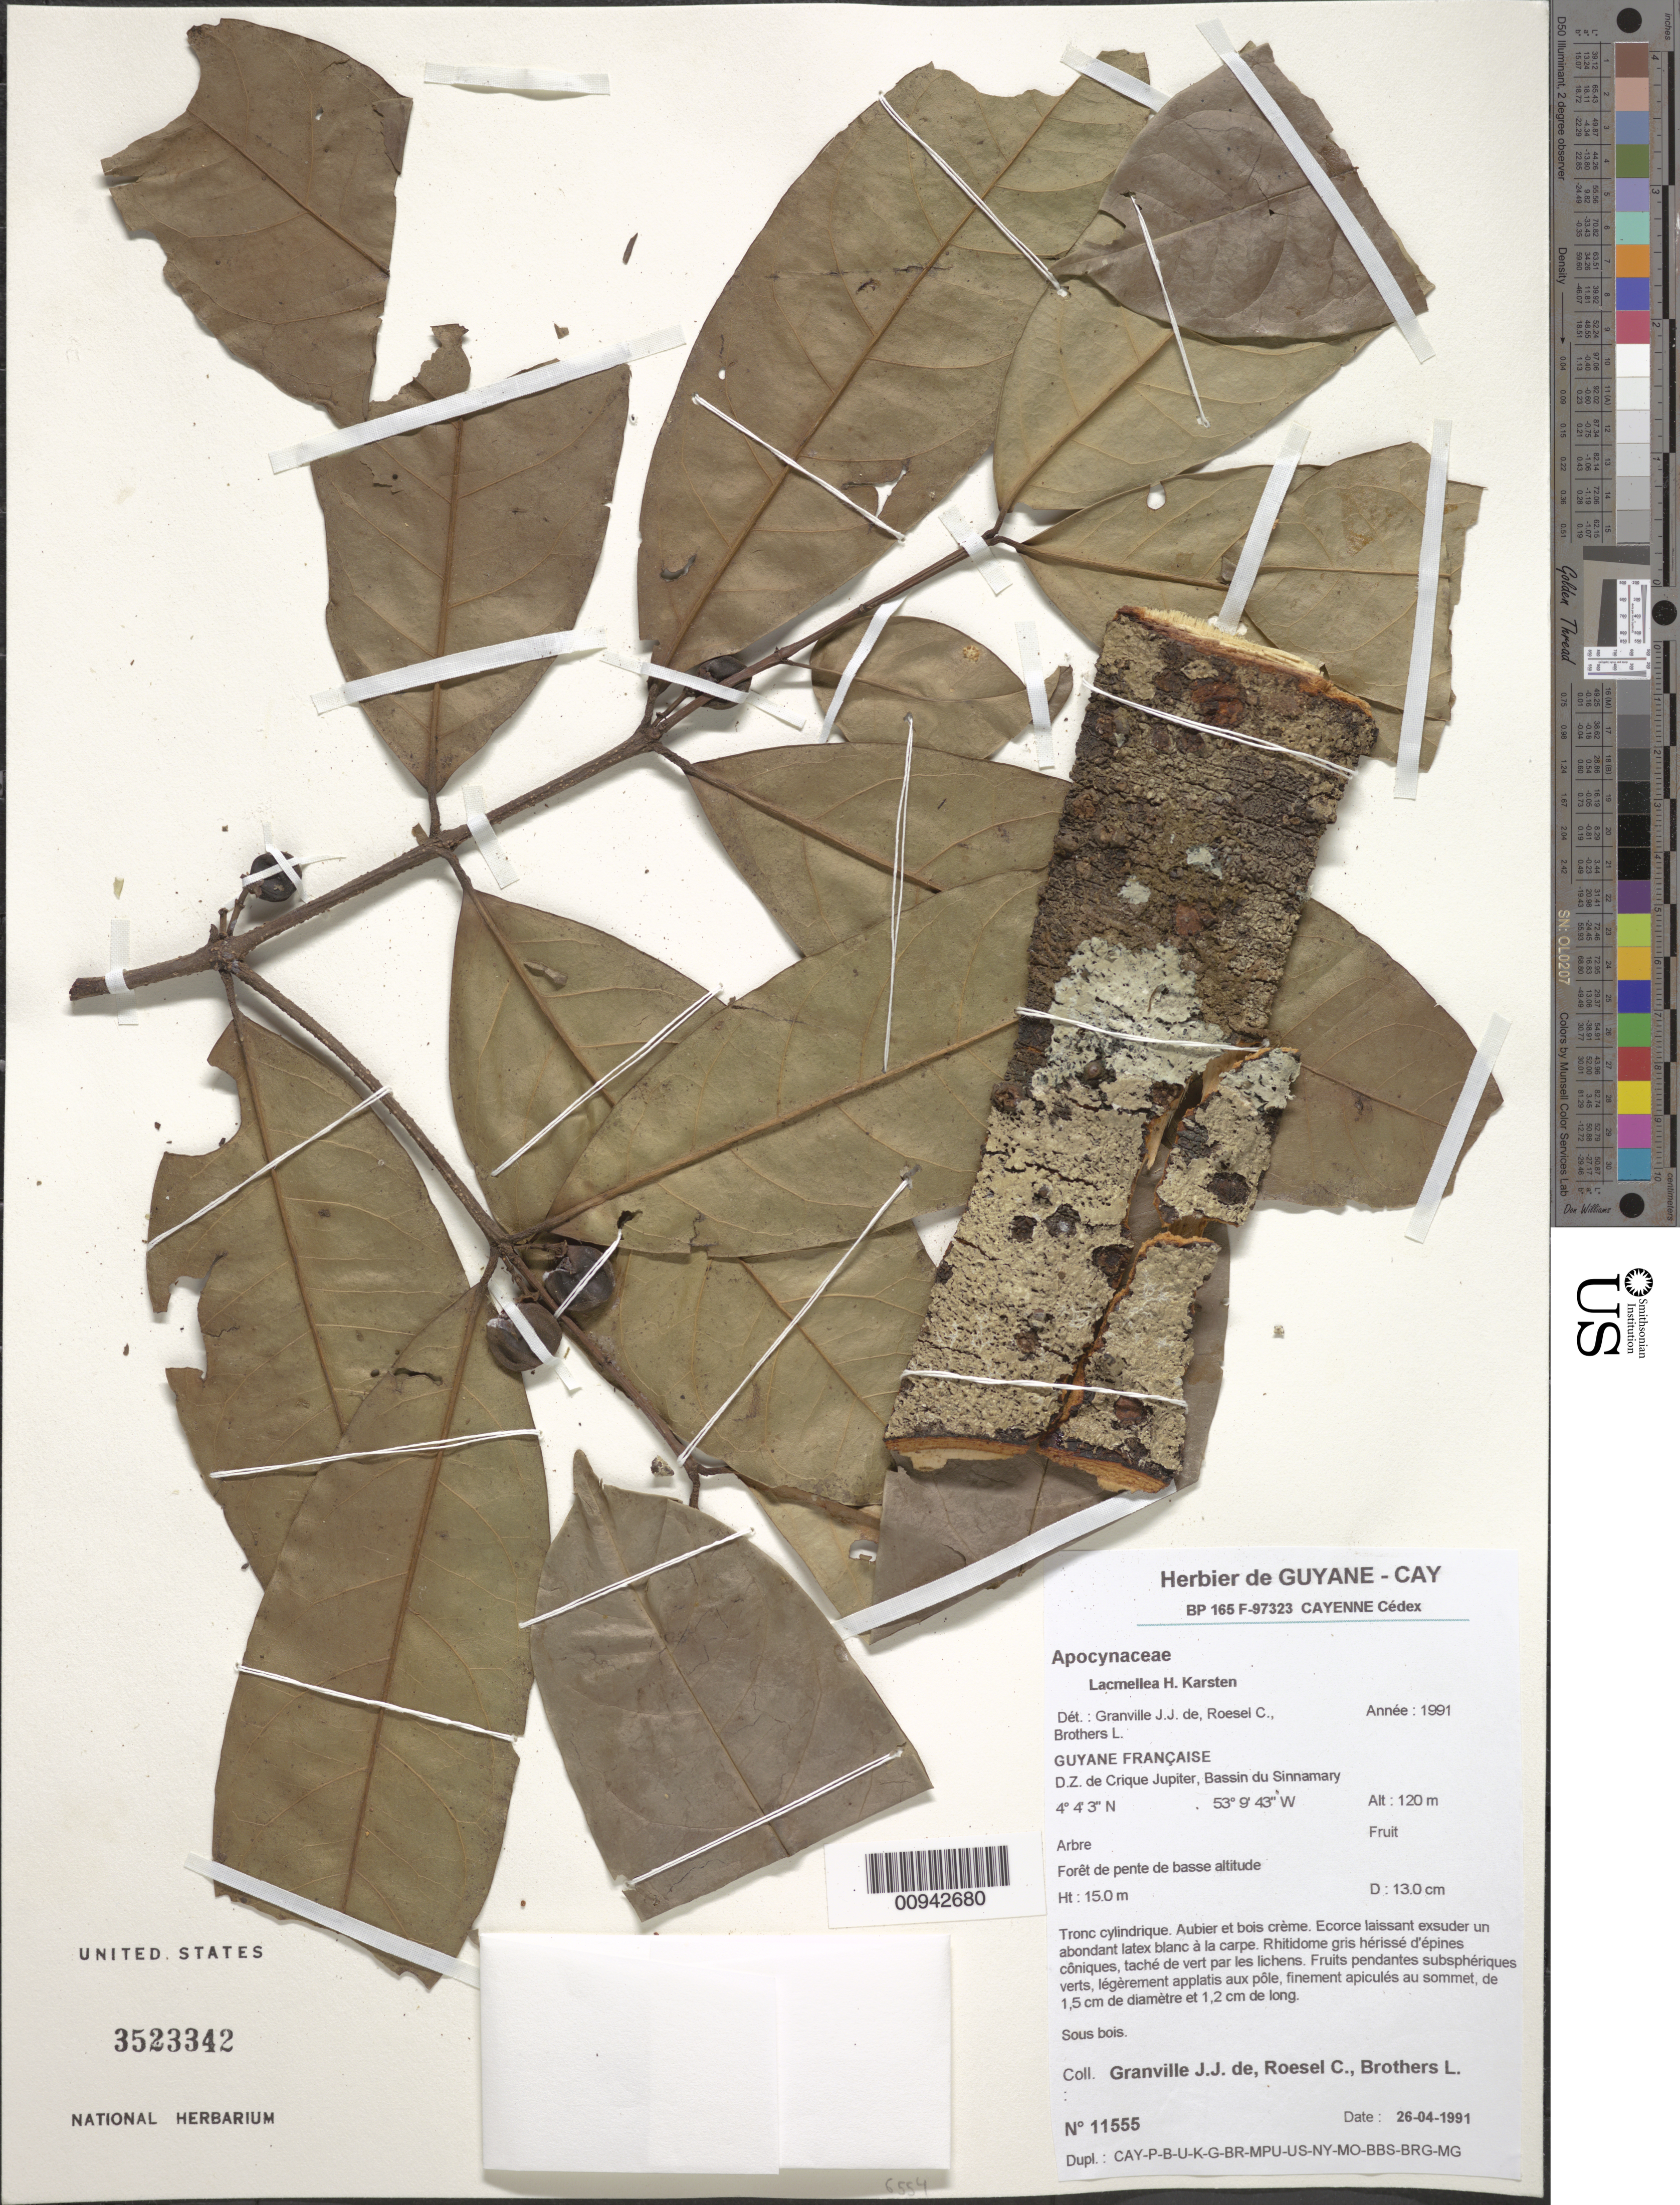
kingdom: Plantae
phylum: Tracheophyta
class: Magnoliopsida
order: Gentianales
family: Apocynaceae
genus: Lacmellea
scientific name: Lacmellea sp.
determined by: Granville, J. J.; Roesel, C. S.; Brothers, Leslie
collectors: J.-J. de Granville, C. S. Roesel & L. Brothers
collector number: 11555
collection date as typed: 26-Apr-91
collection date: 1991-04-26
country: French Guiana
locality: D.Z. de Crique Jupiter, Bassin du Sinnamary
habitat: Foret de pente de basse altitude. Sous bois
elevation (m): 120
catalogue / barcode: US 3523342